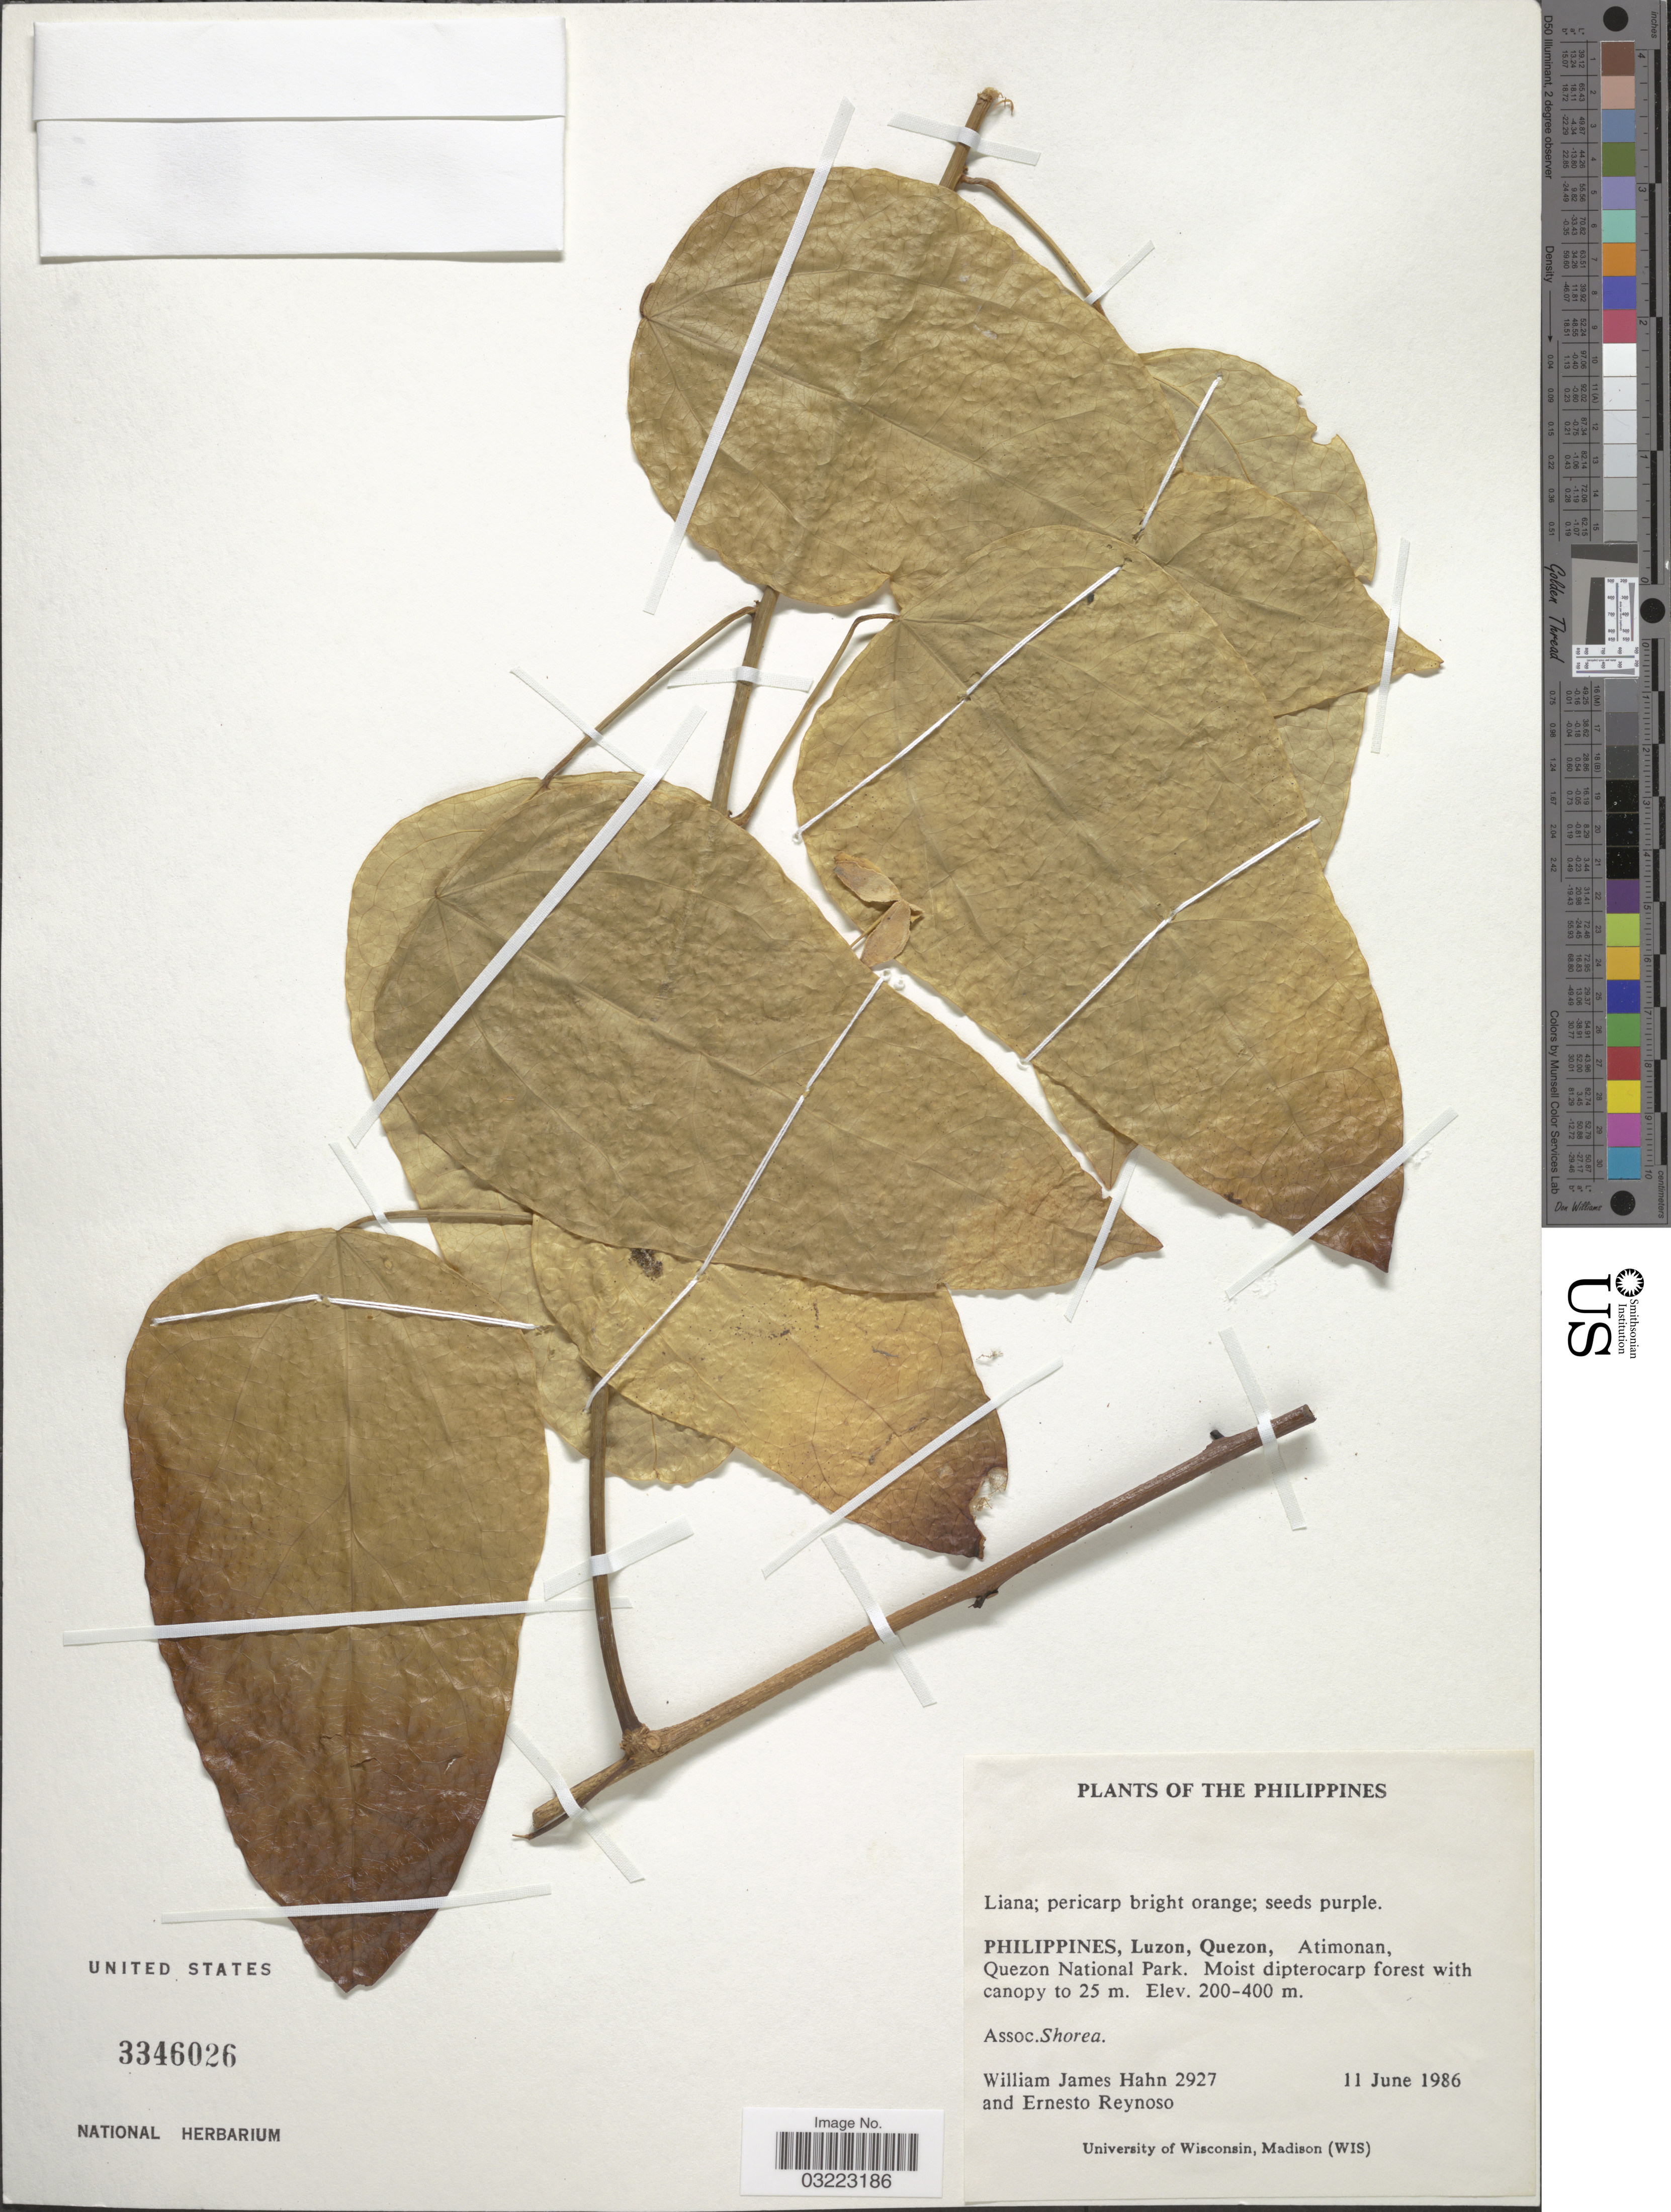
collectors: W. J. Hahn & E. Reynoso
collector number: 2927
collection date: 1986-06-11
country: Philippines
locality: Luzon, Quezon, Atimonan, Quezon National Park.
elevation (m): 200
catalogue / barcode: US 3346026